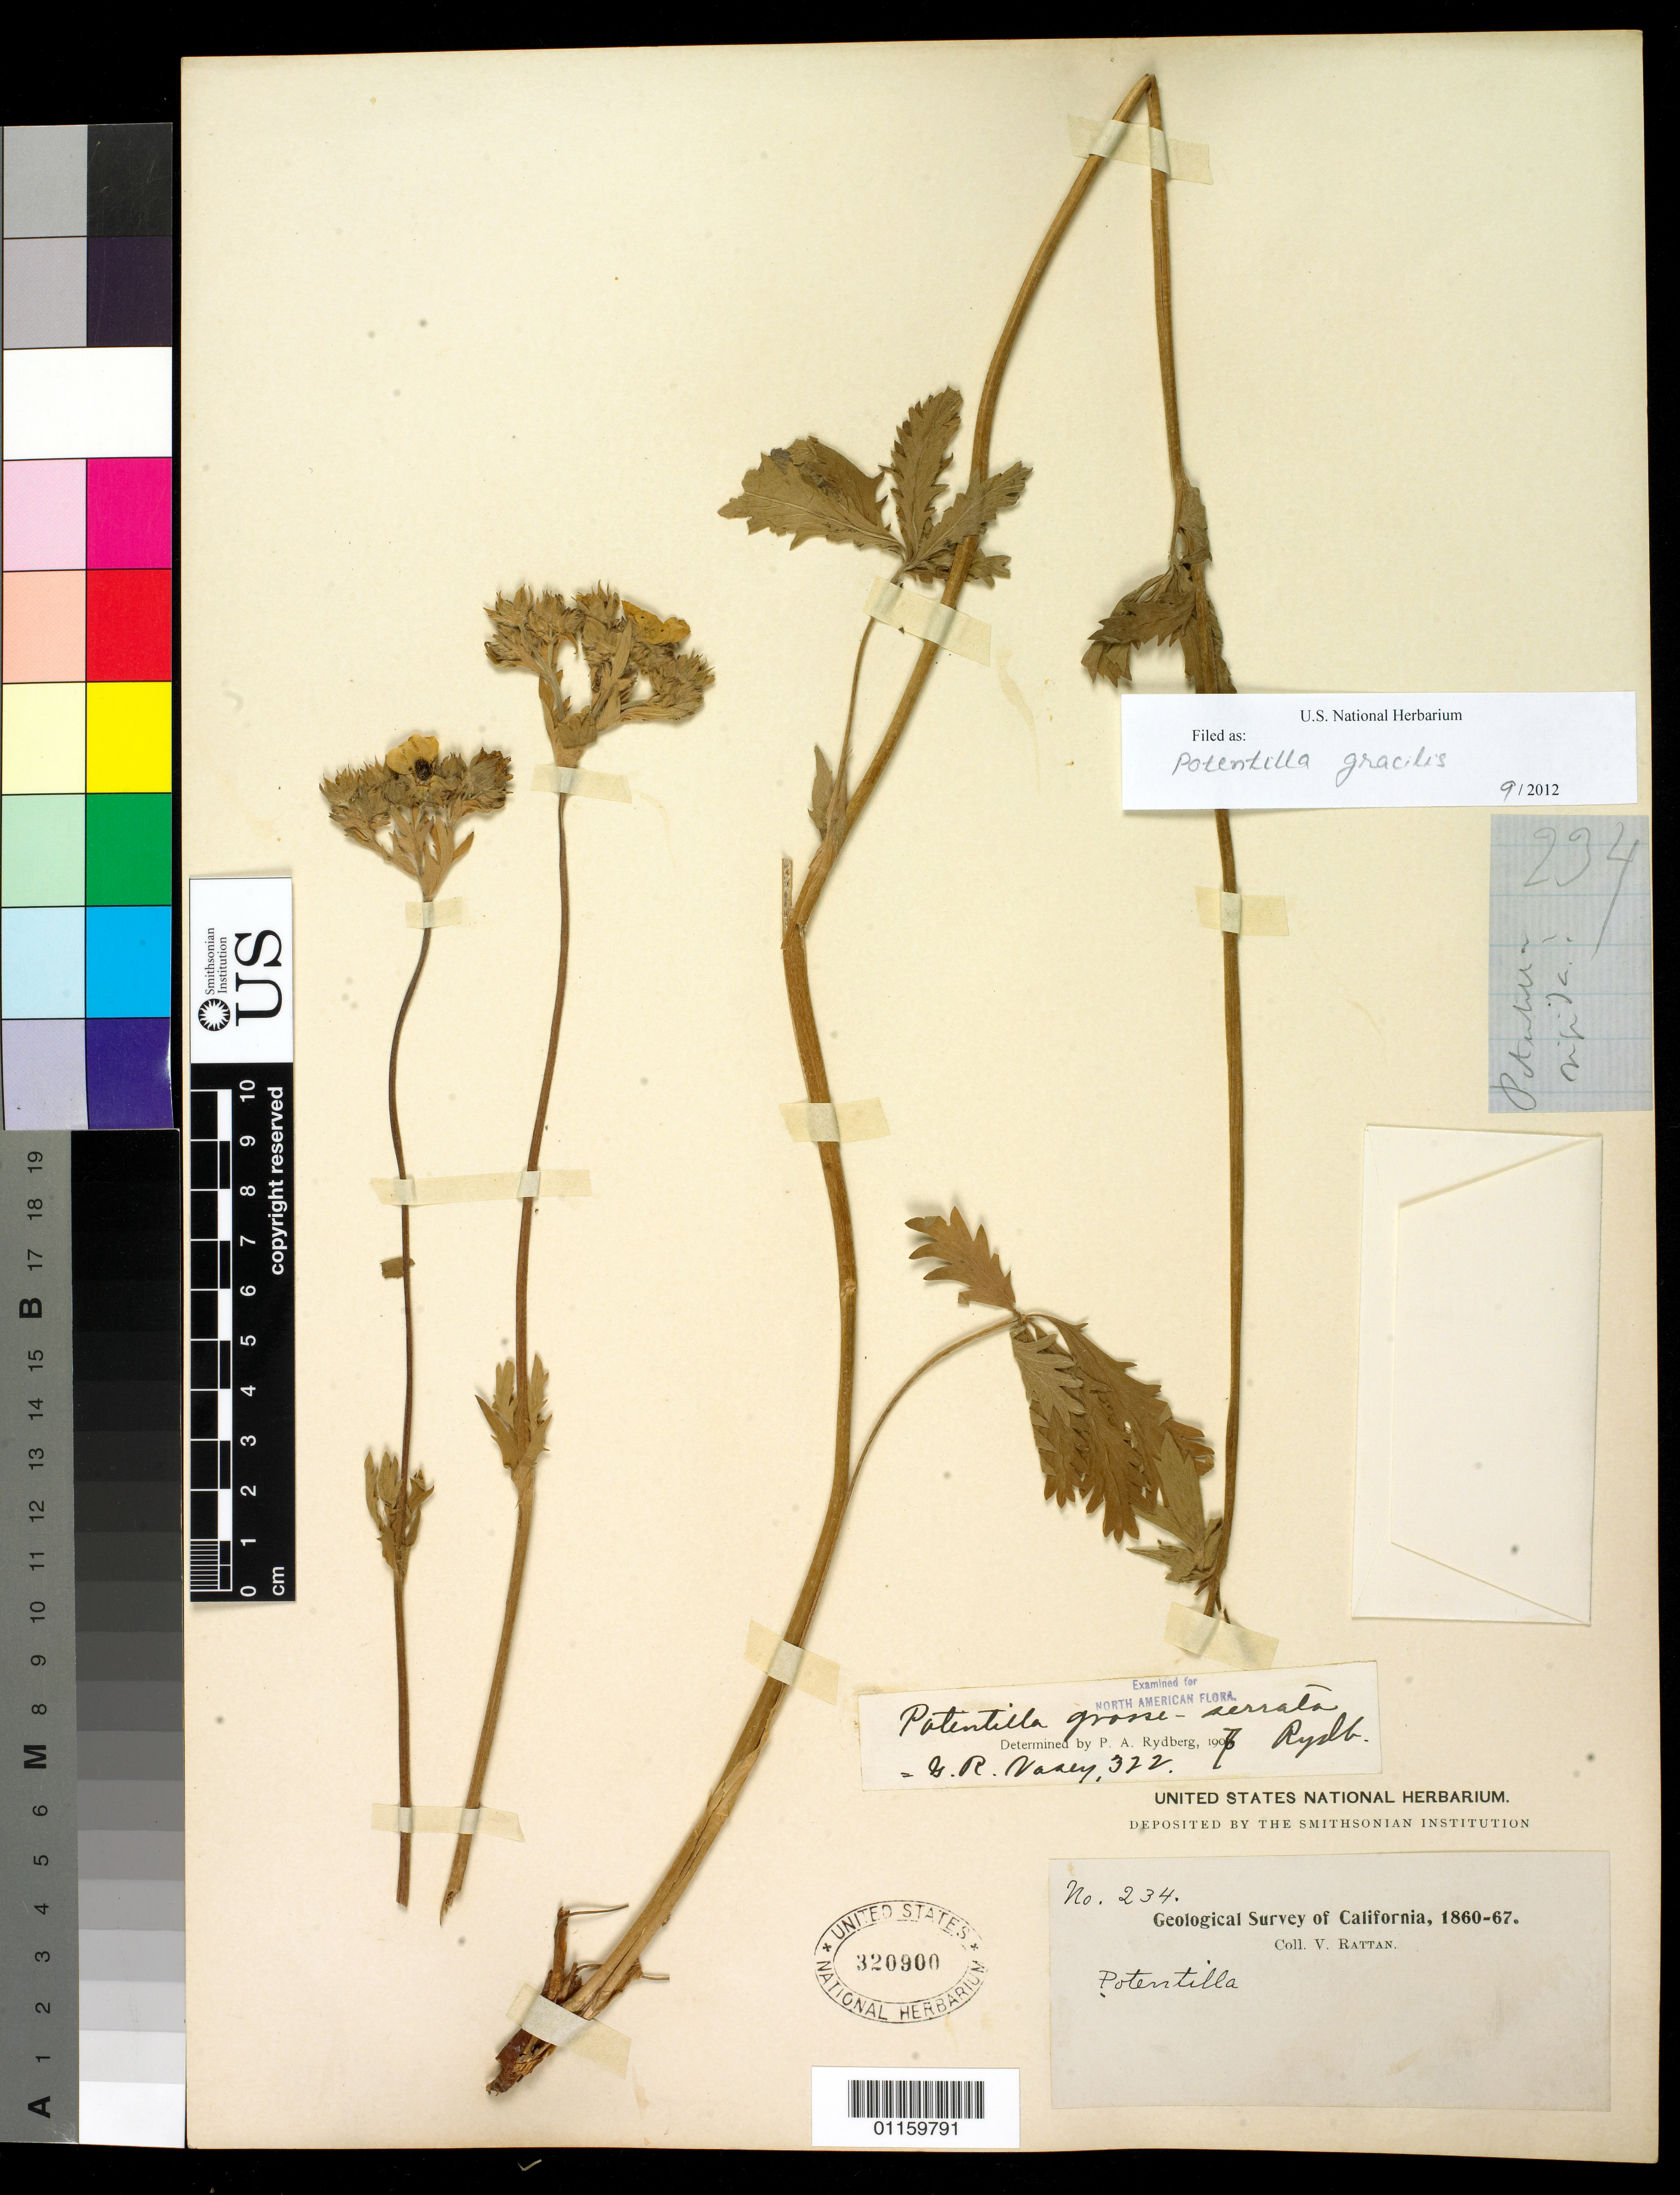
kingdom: Plantae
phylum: Tracheophyta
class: Magnoliopsida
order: Rosales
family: Rosaceae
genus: Potentilla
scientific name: Potentilla gracilis var. fastigiata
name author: (Nutt.) S. Watson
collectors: V. Rattan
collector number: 234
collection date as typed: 1860 to -- --- 1867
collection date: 1860/1867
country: United States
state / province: California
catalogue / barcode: US 320900